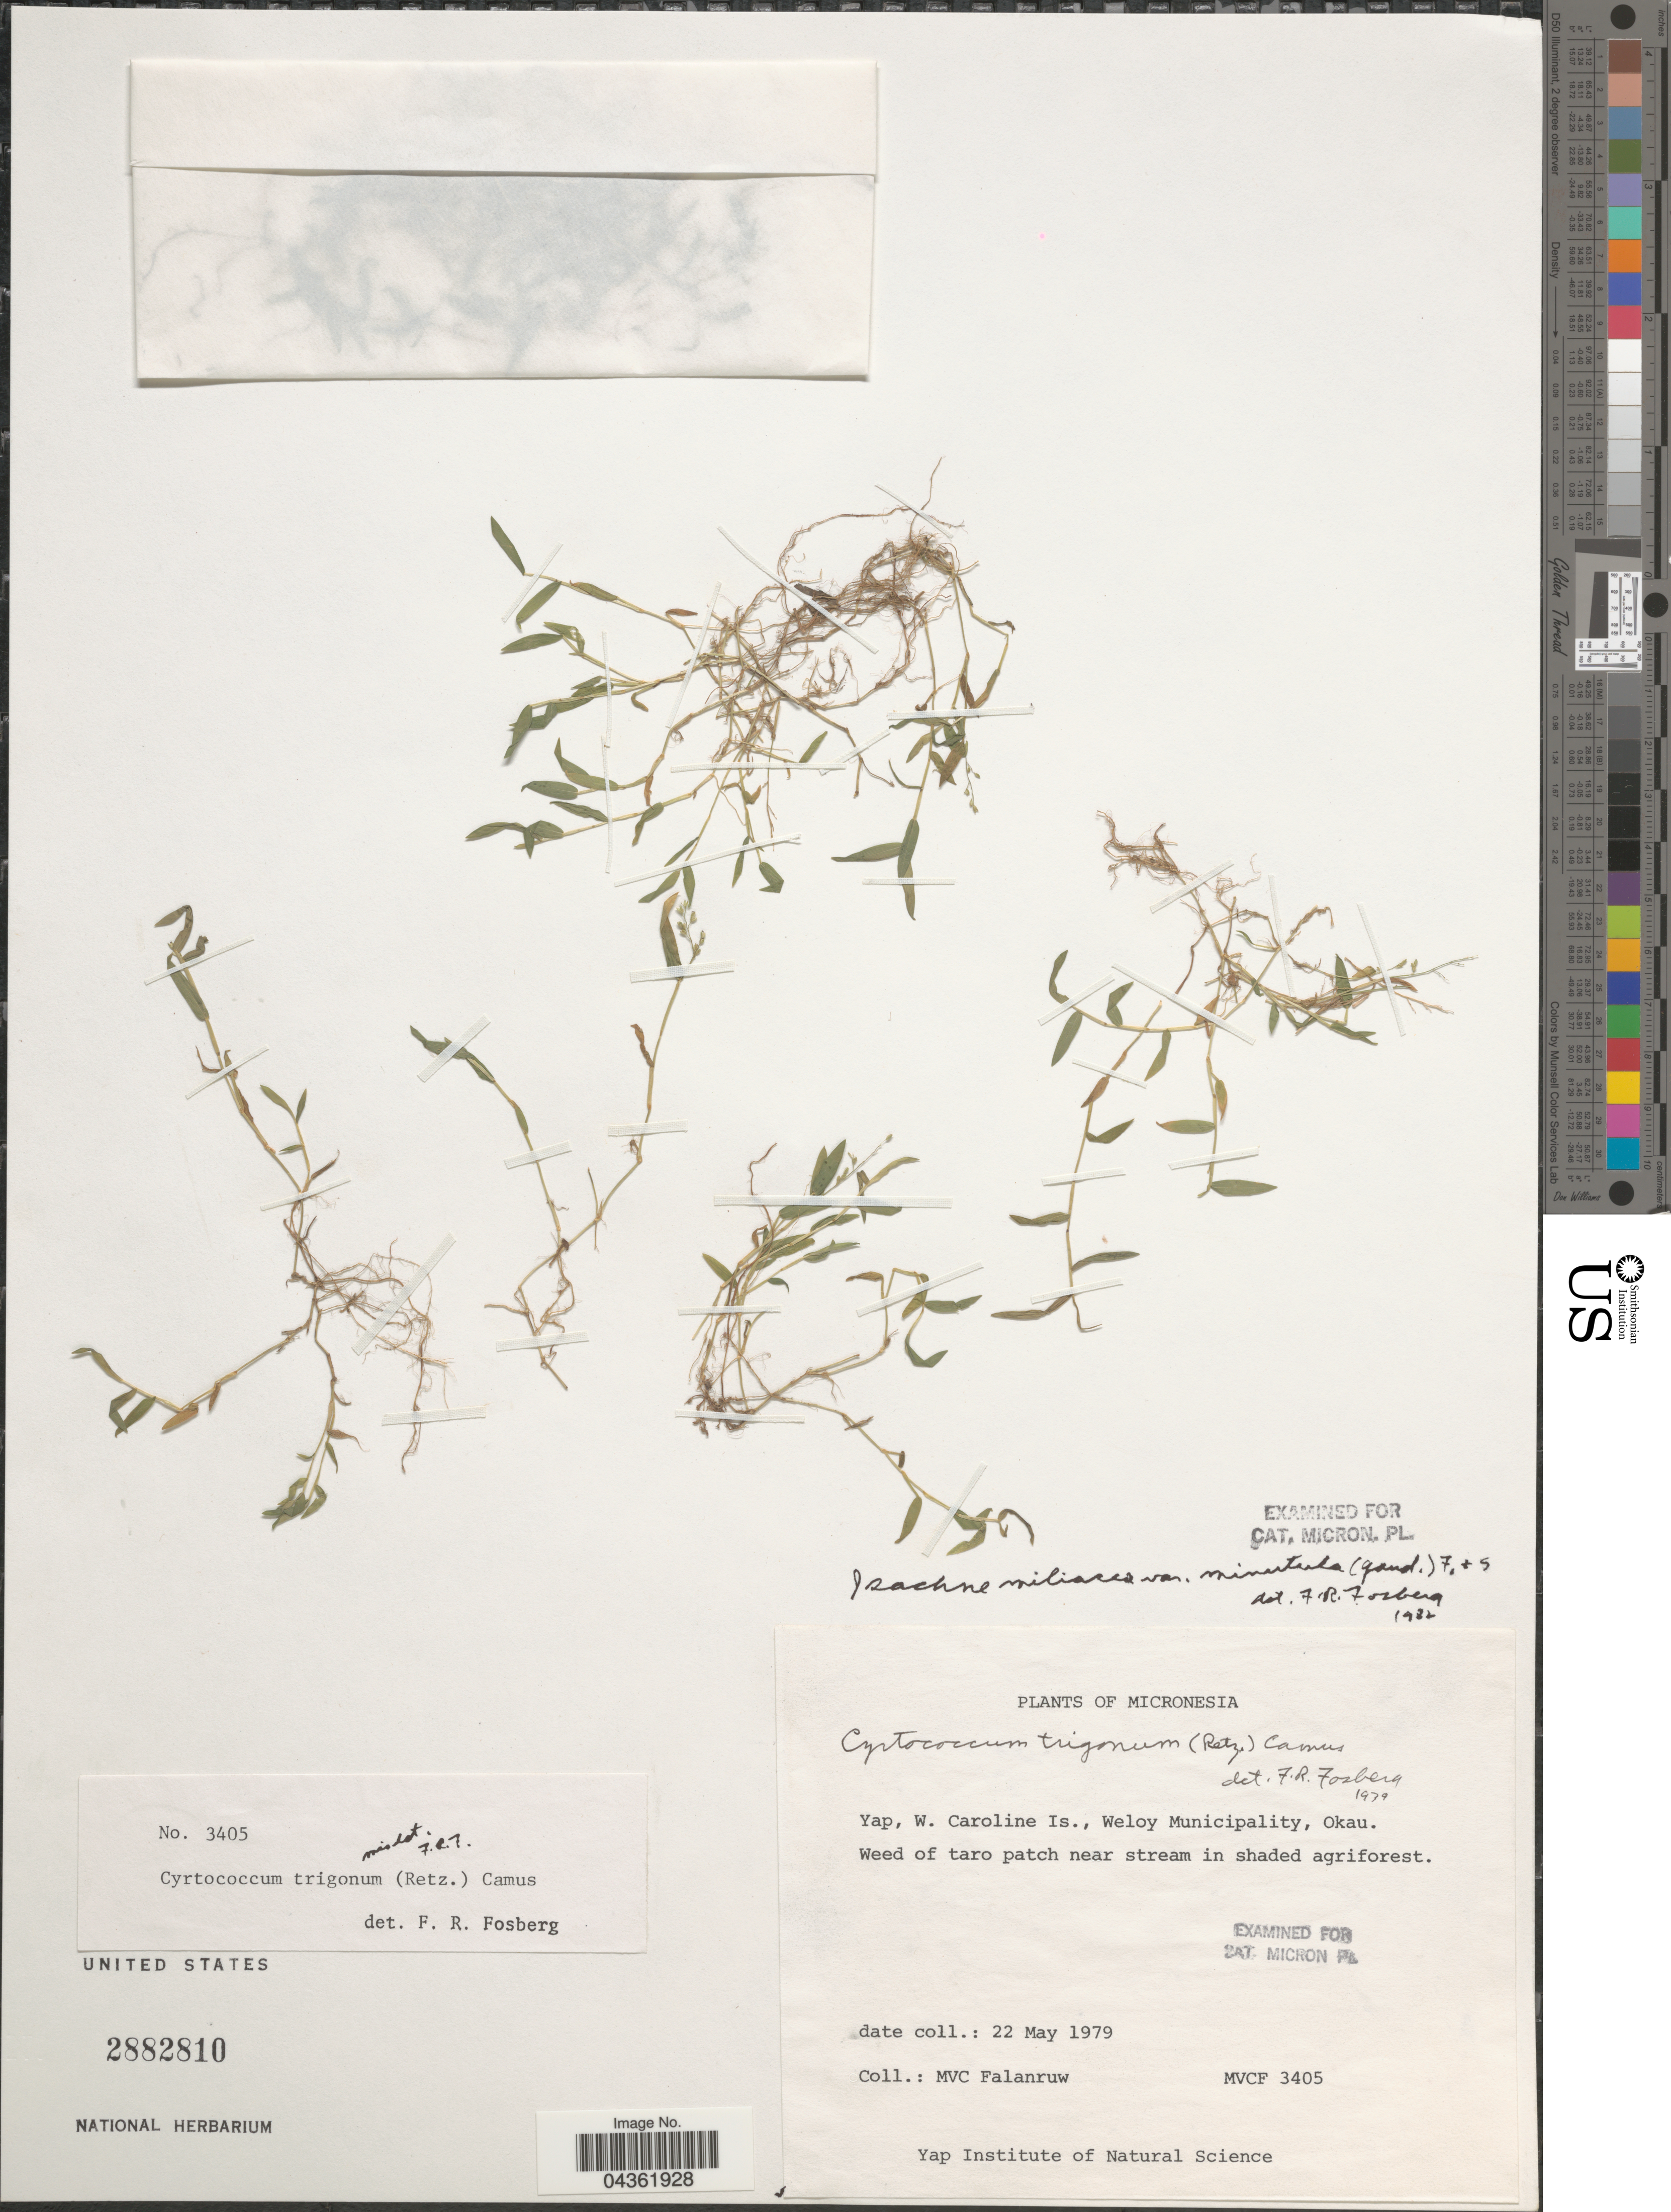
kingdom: Plantae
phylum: Tracheophyta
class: Liliopsida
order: Poales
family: Poaceae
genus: Isachne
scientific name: Isachne minutula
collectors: M. V. Falanruw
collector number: MVCF3405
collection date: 1979-05-22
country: Micronesia, Federated States of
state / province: Yap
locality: Micronesia. W. Caroline Is., Weloy Municipality, Okau.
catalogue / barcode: US 2882810